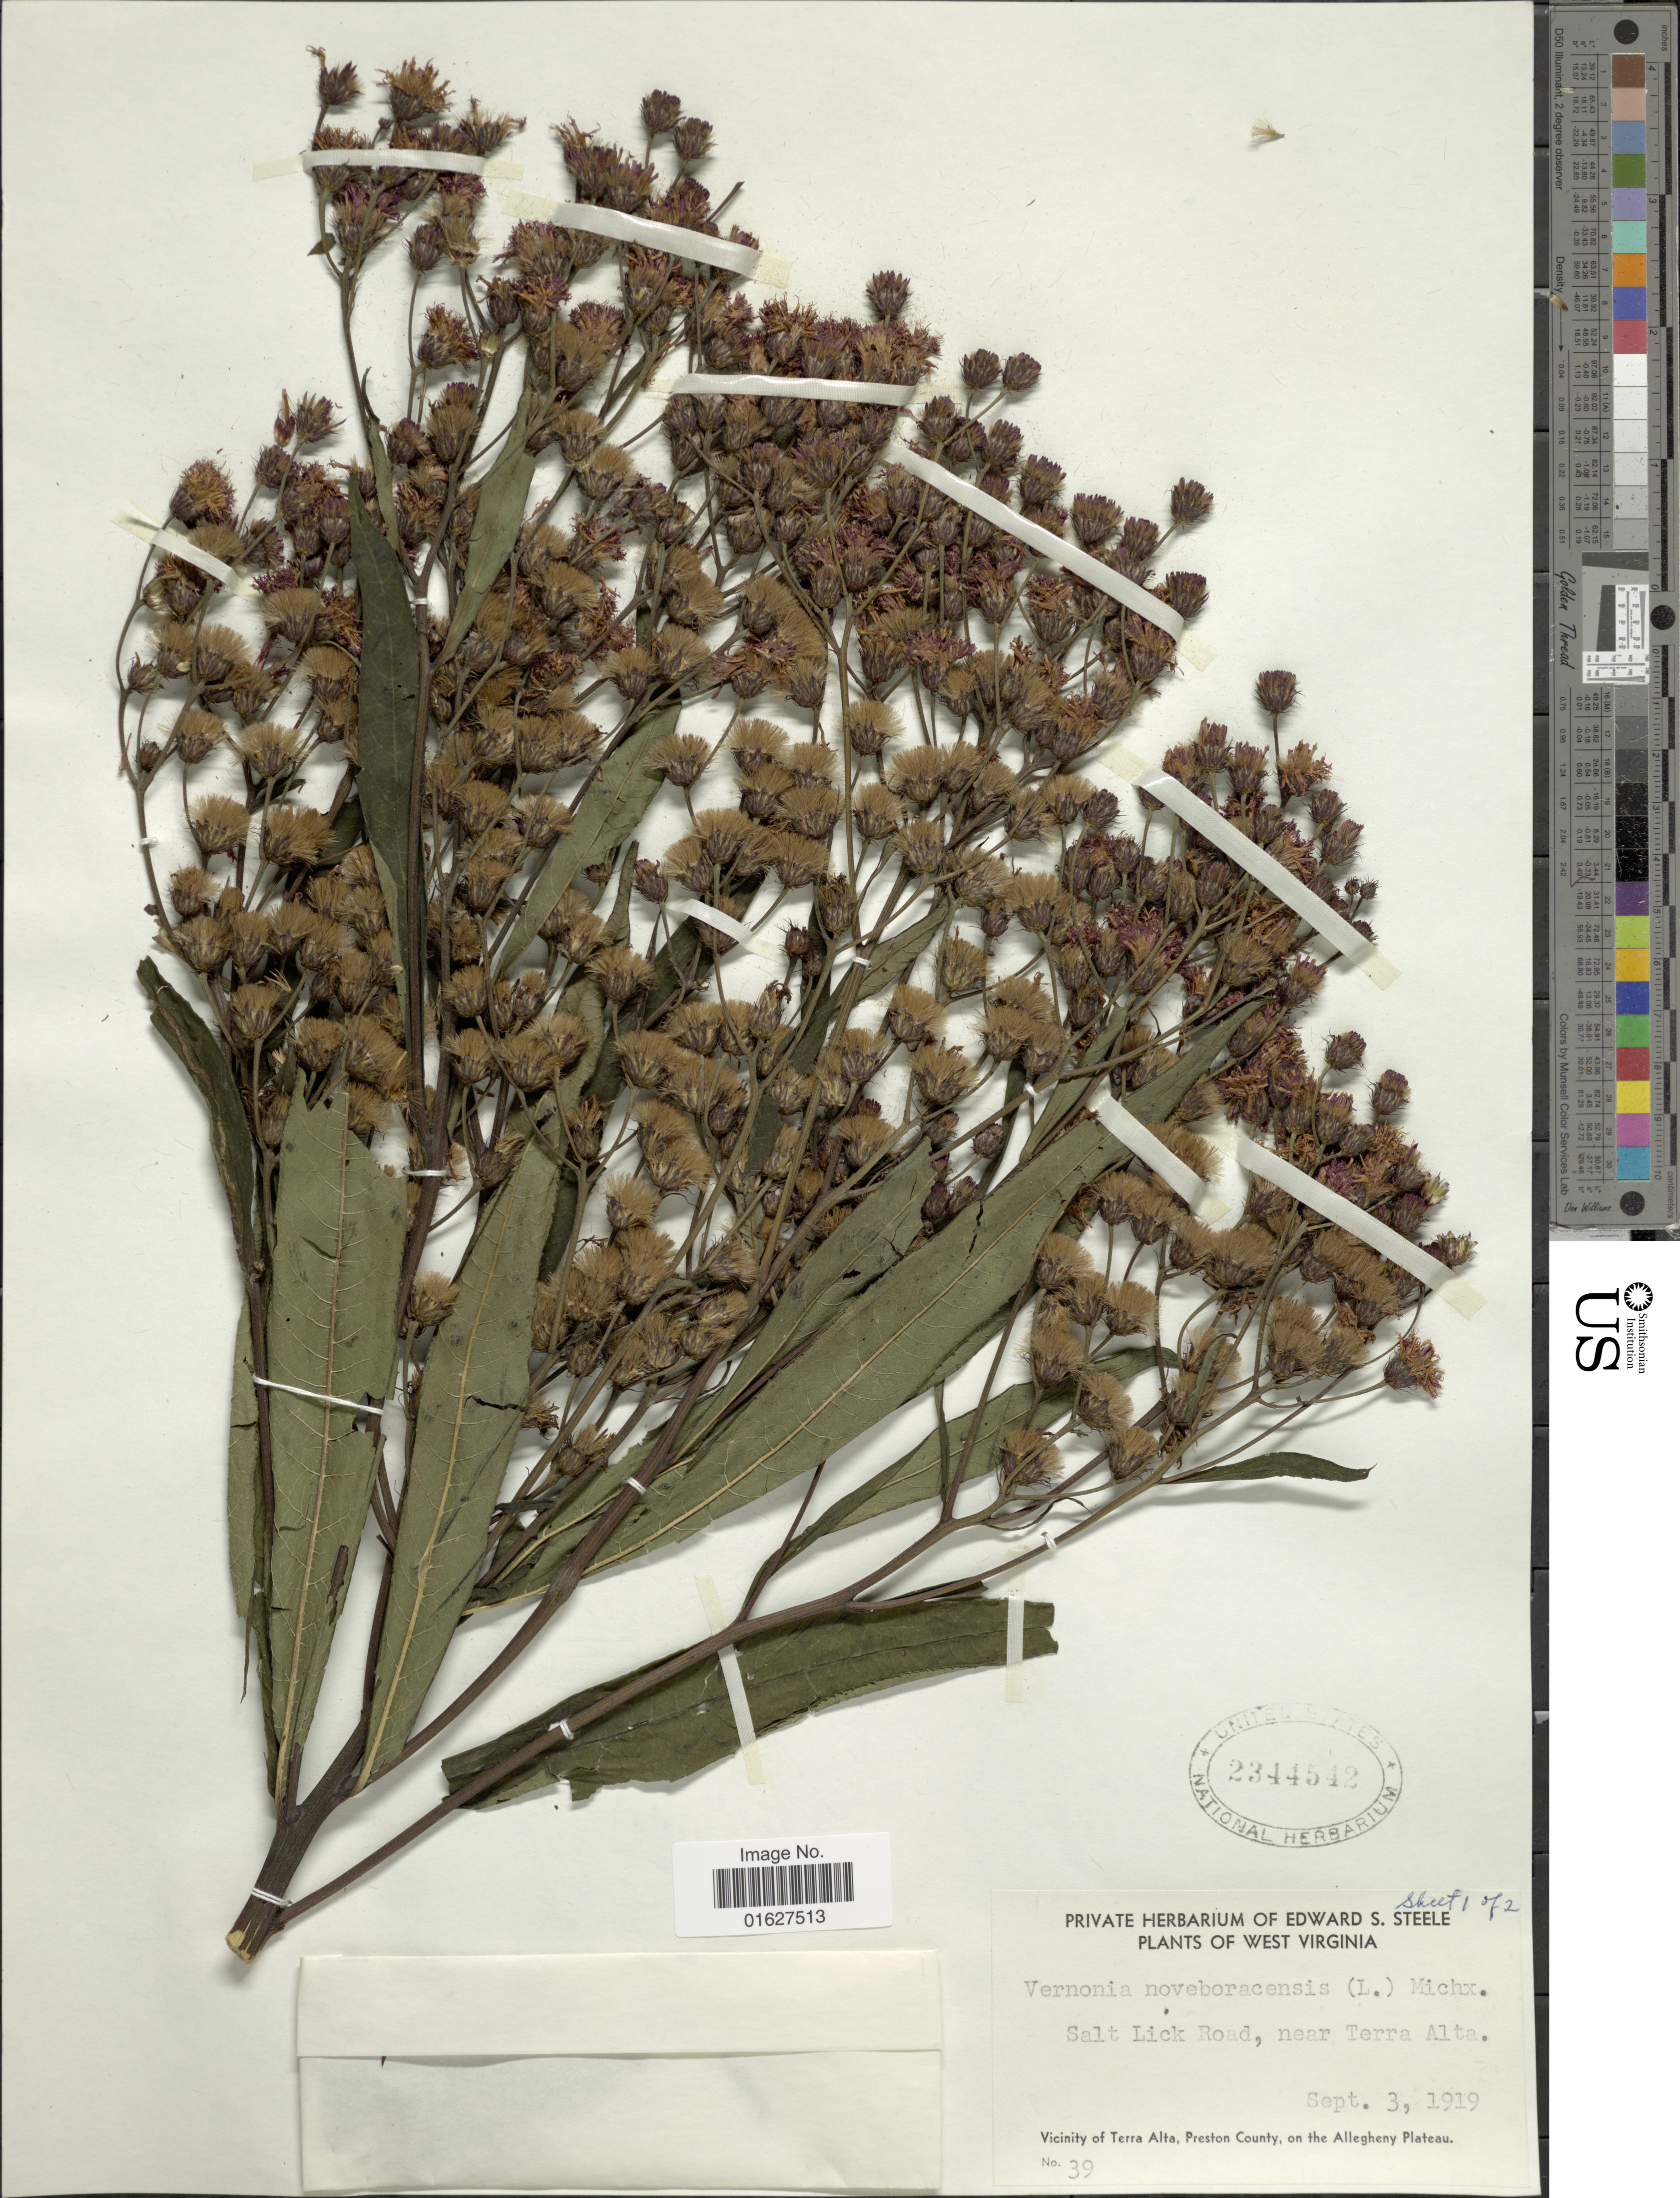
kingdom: Plantae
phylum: Tracheophyta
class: Magnoliopsida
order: Asterales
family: Asteraceae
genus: Vernonia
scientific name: Vernonia noveboracensis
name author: (L.) Michx.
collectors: ex herb. Edward S. Steele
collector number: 39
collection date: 1919-09-03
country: United States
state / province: West Virginia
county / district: Preston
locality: Salt Lick Road, near Terra Alta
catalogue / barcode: US 2344542